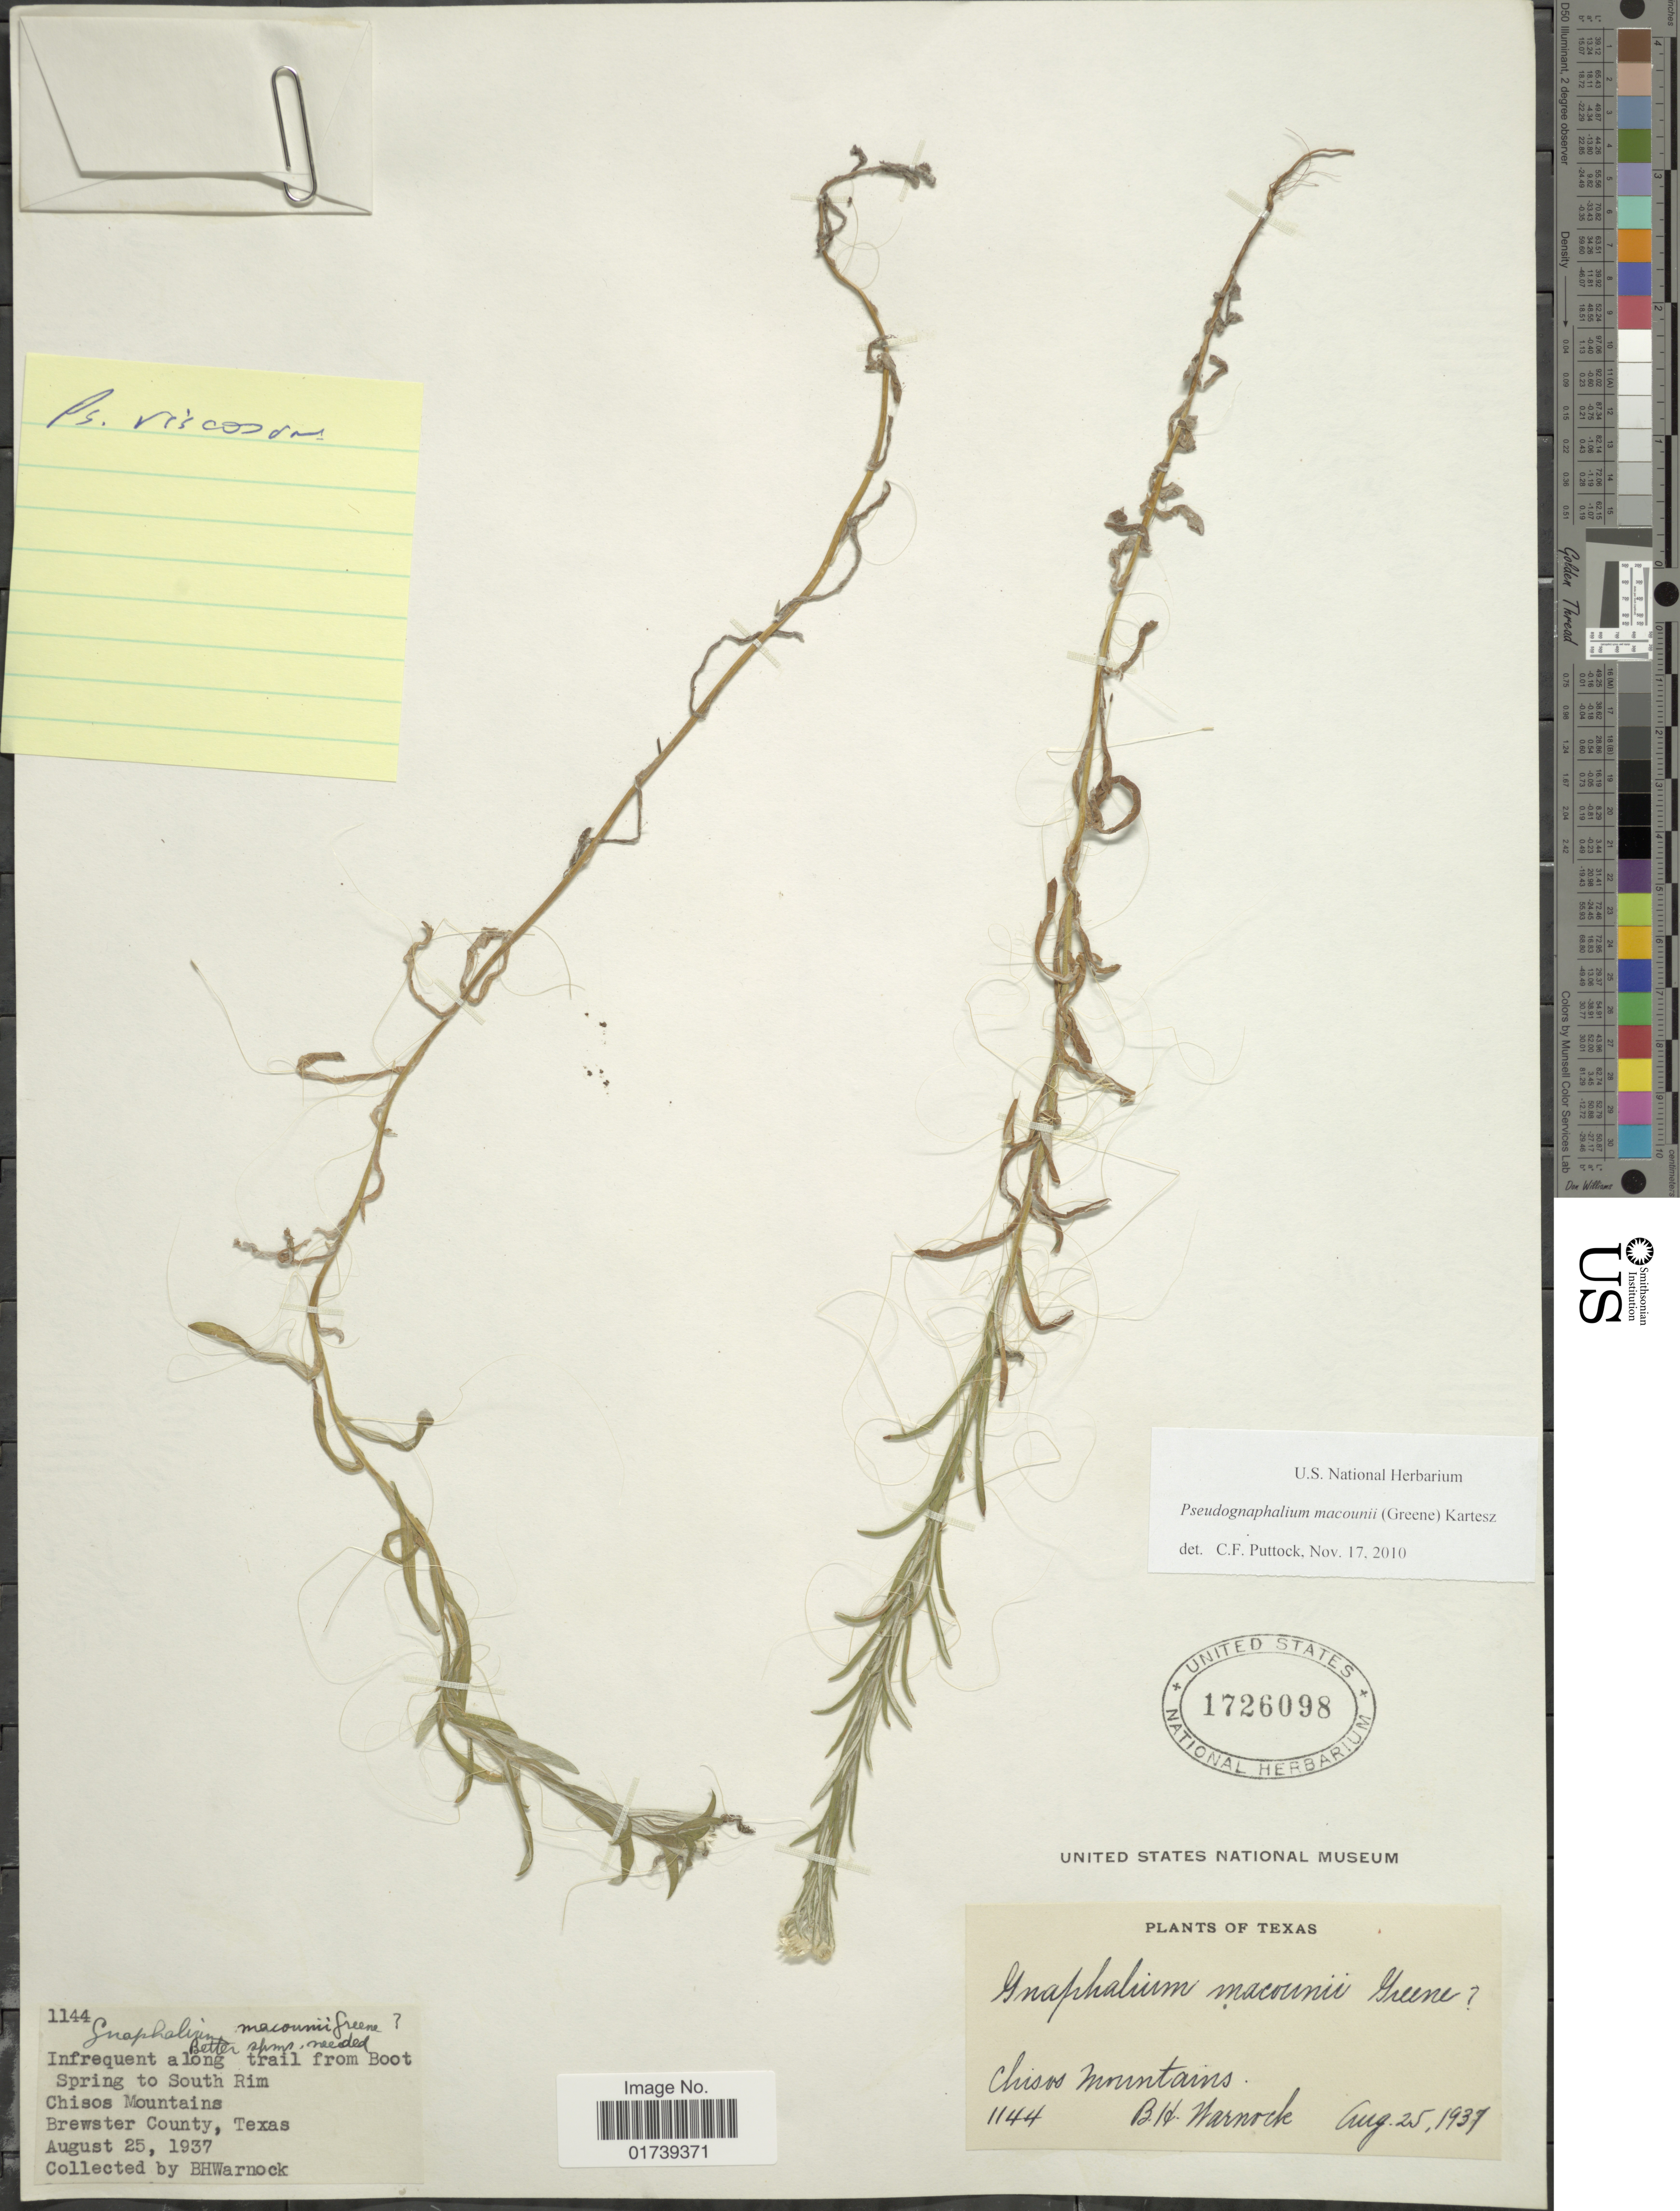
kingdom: Plantae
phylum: Tracheophyta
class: Magnoliopsida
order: Asterales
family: Asteraceae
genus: Pseudognaphalium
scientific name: Pseudognaphalium macounii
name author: (Greene) Kartesz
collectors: B. H. Warnock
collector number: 1144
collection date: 1937-08-25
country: United States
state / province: Texas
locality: Along trail from Boot Spring to South Rim, Chisos Mountains, Brewster County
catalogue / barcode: US 1726098